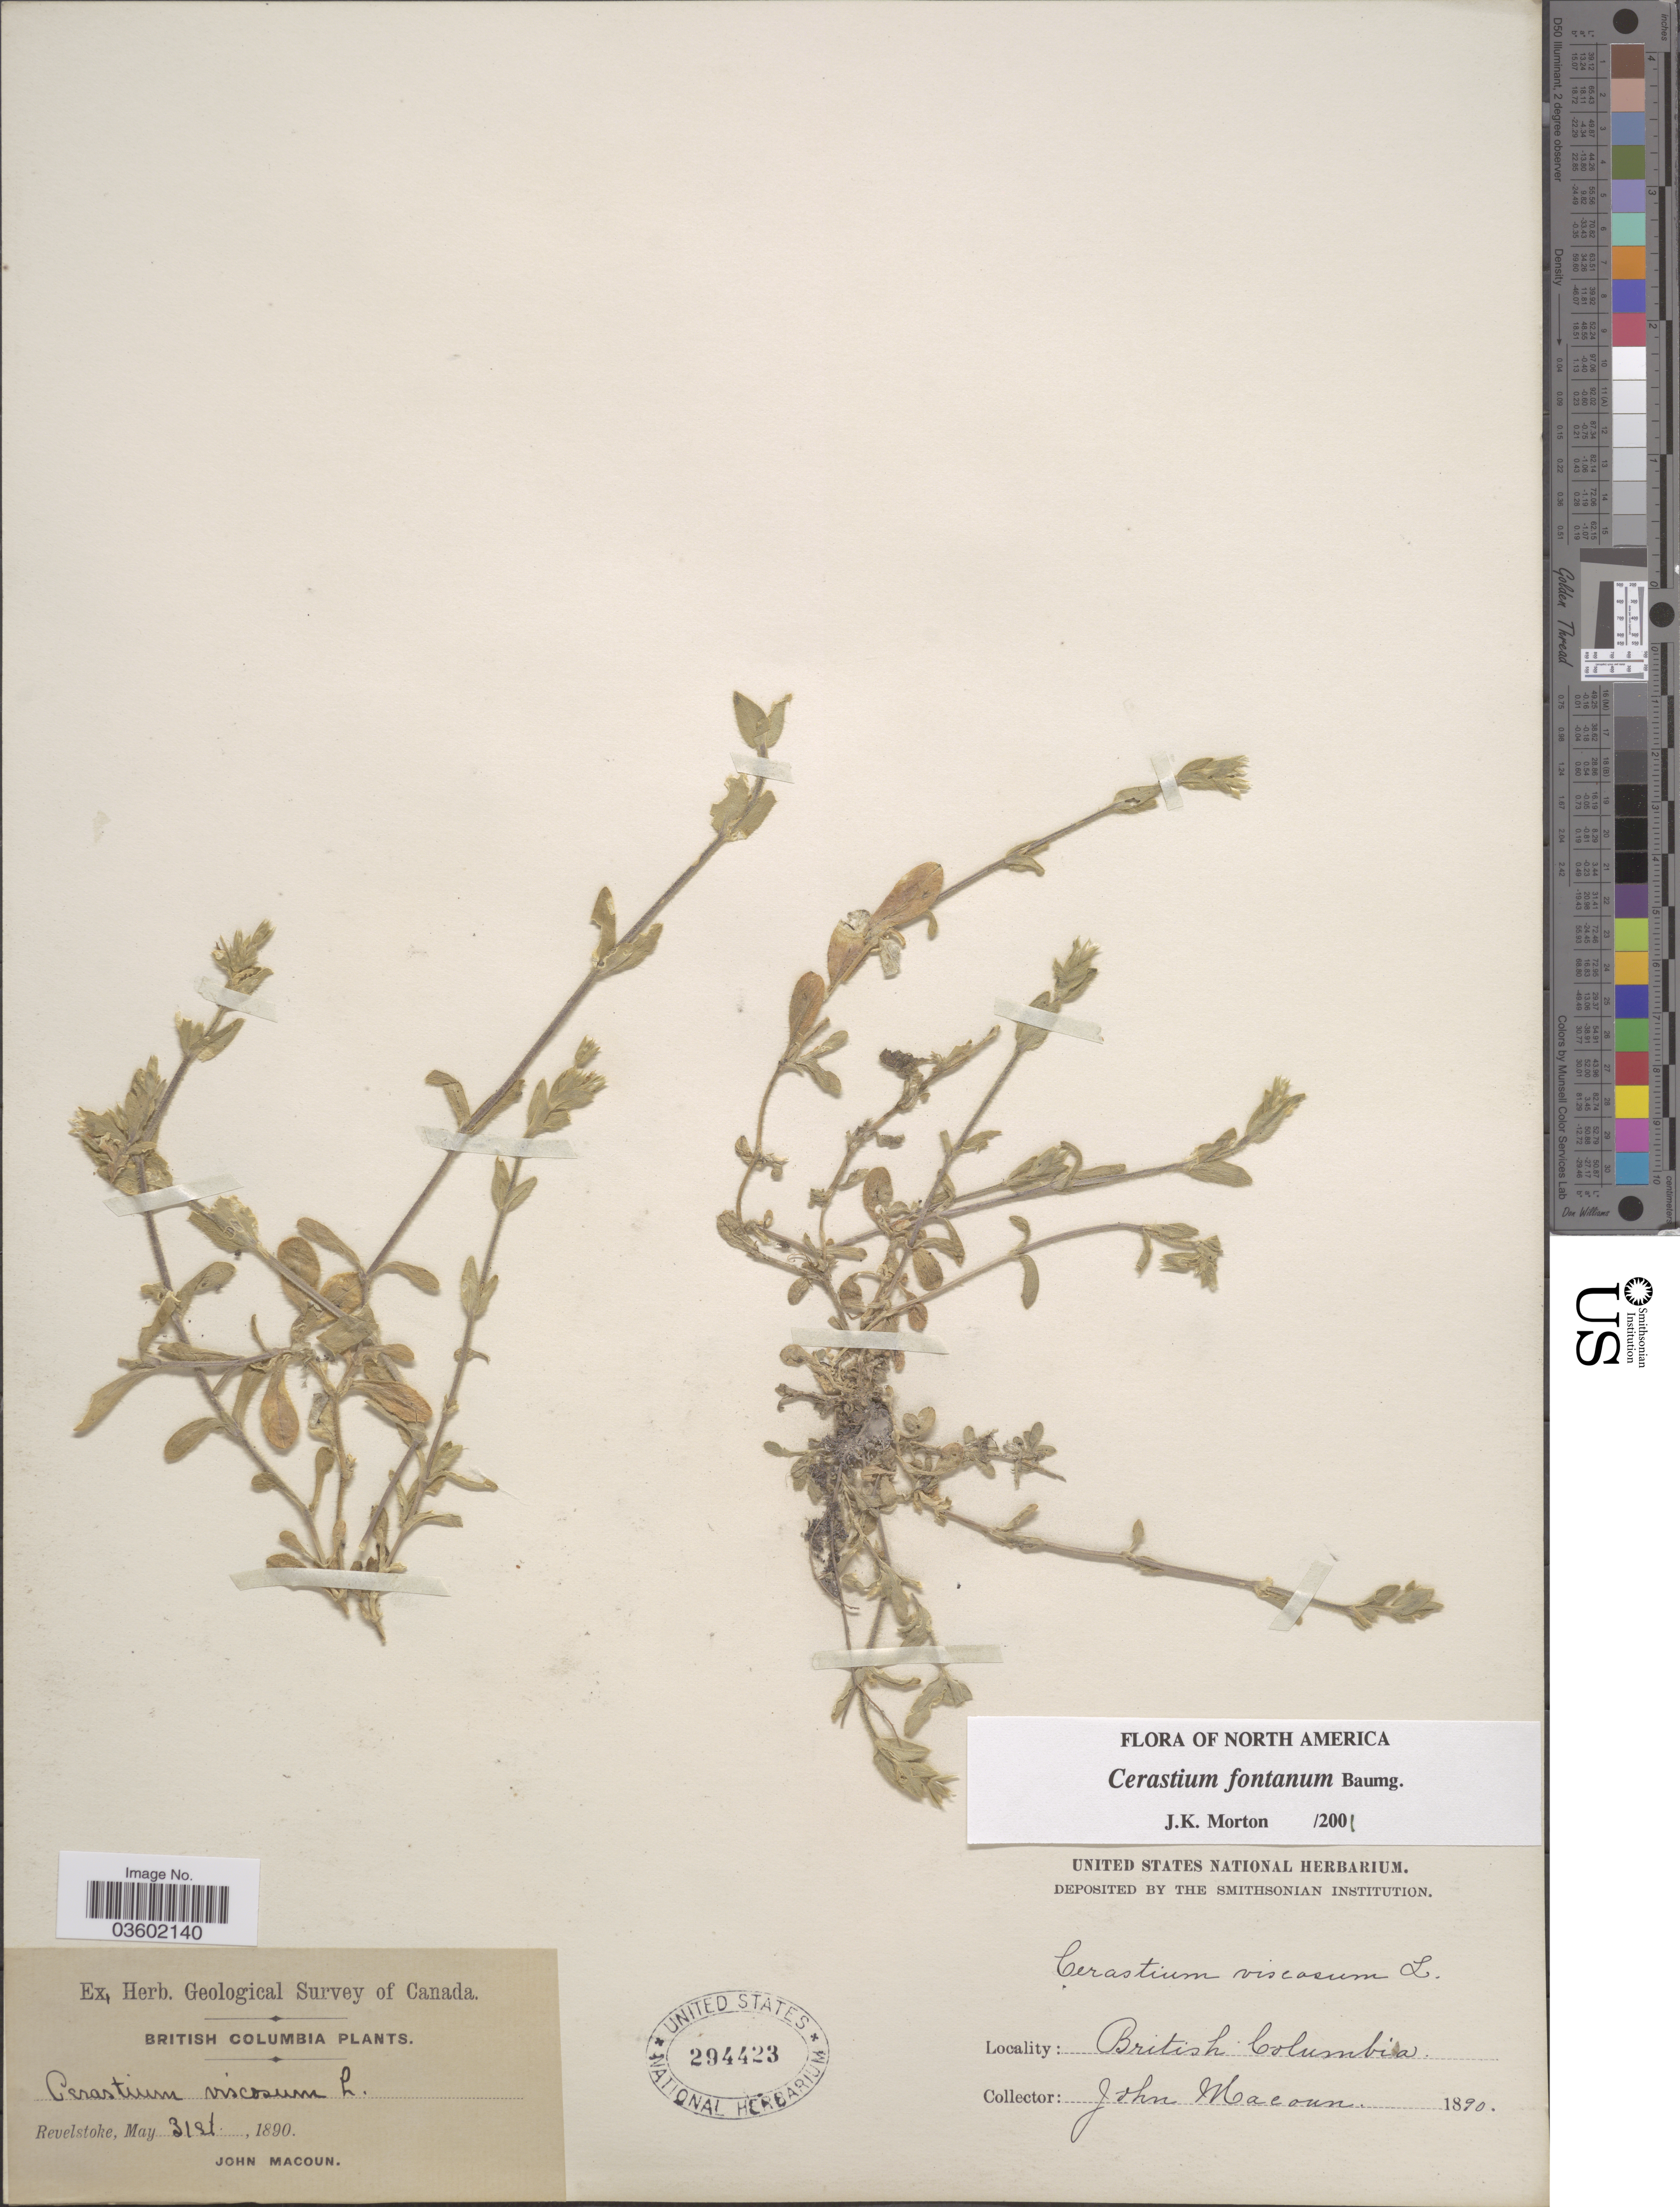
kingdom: Plantae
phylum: Tracheophyta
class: Magnoliopsida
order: Caryophyllales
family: Caryophyllaceae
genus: Cerastium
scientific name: Cerastium vulgatum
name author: L.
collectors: J. Macoun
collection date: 1890-05-31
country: Canada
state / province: British Columbia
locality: Revelstoke.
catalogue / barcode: US 294423